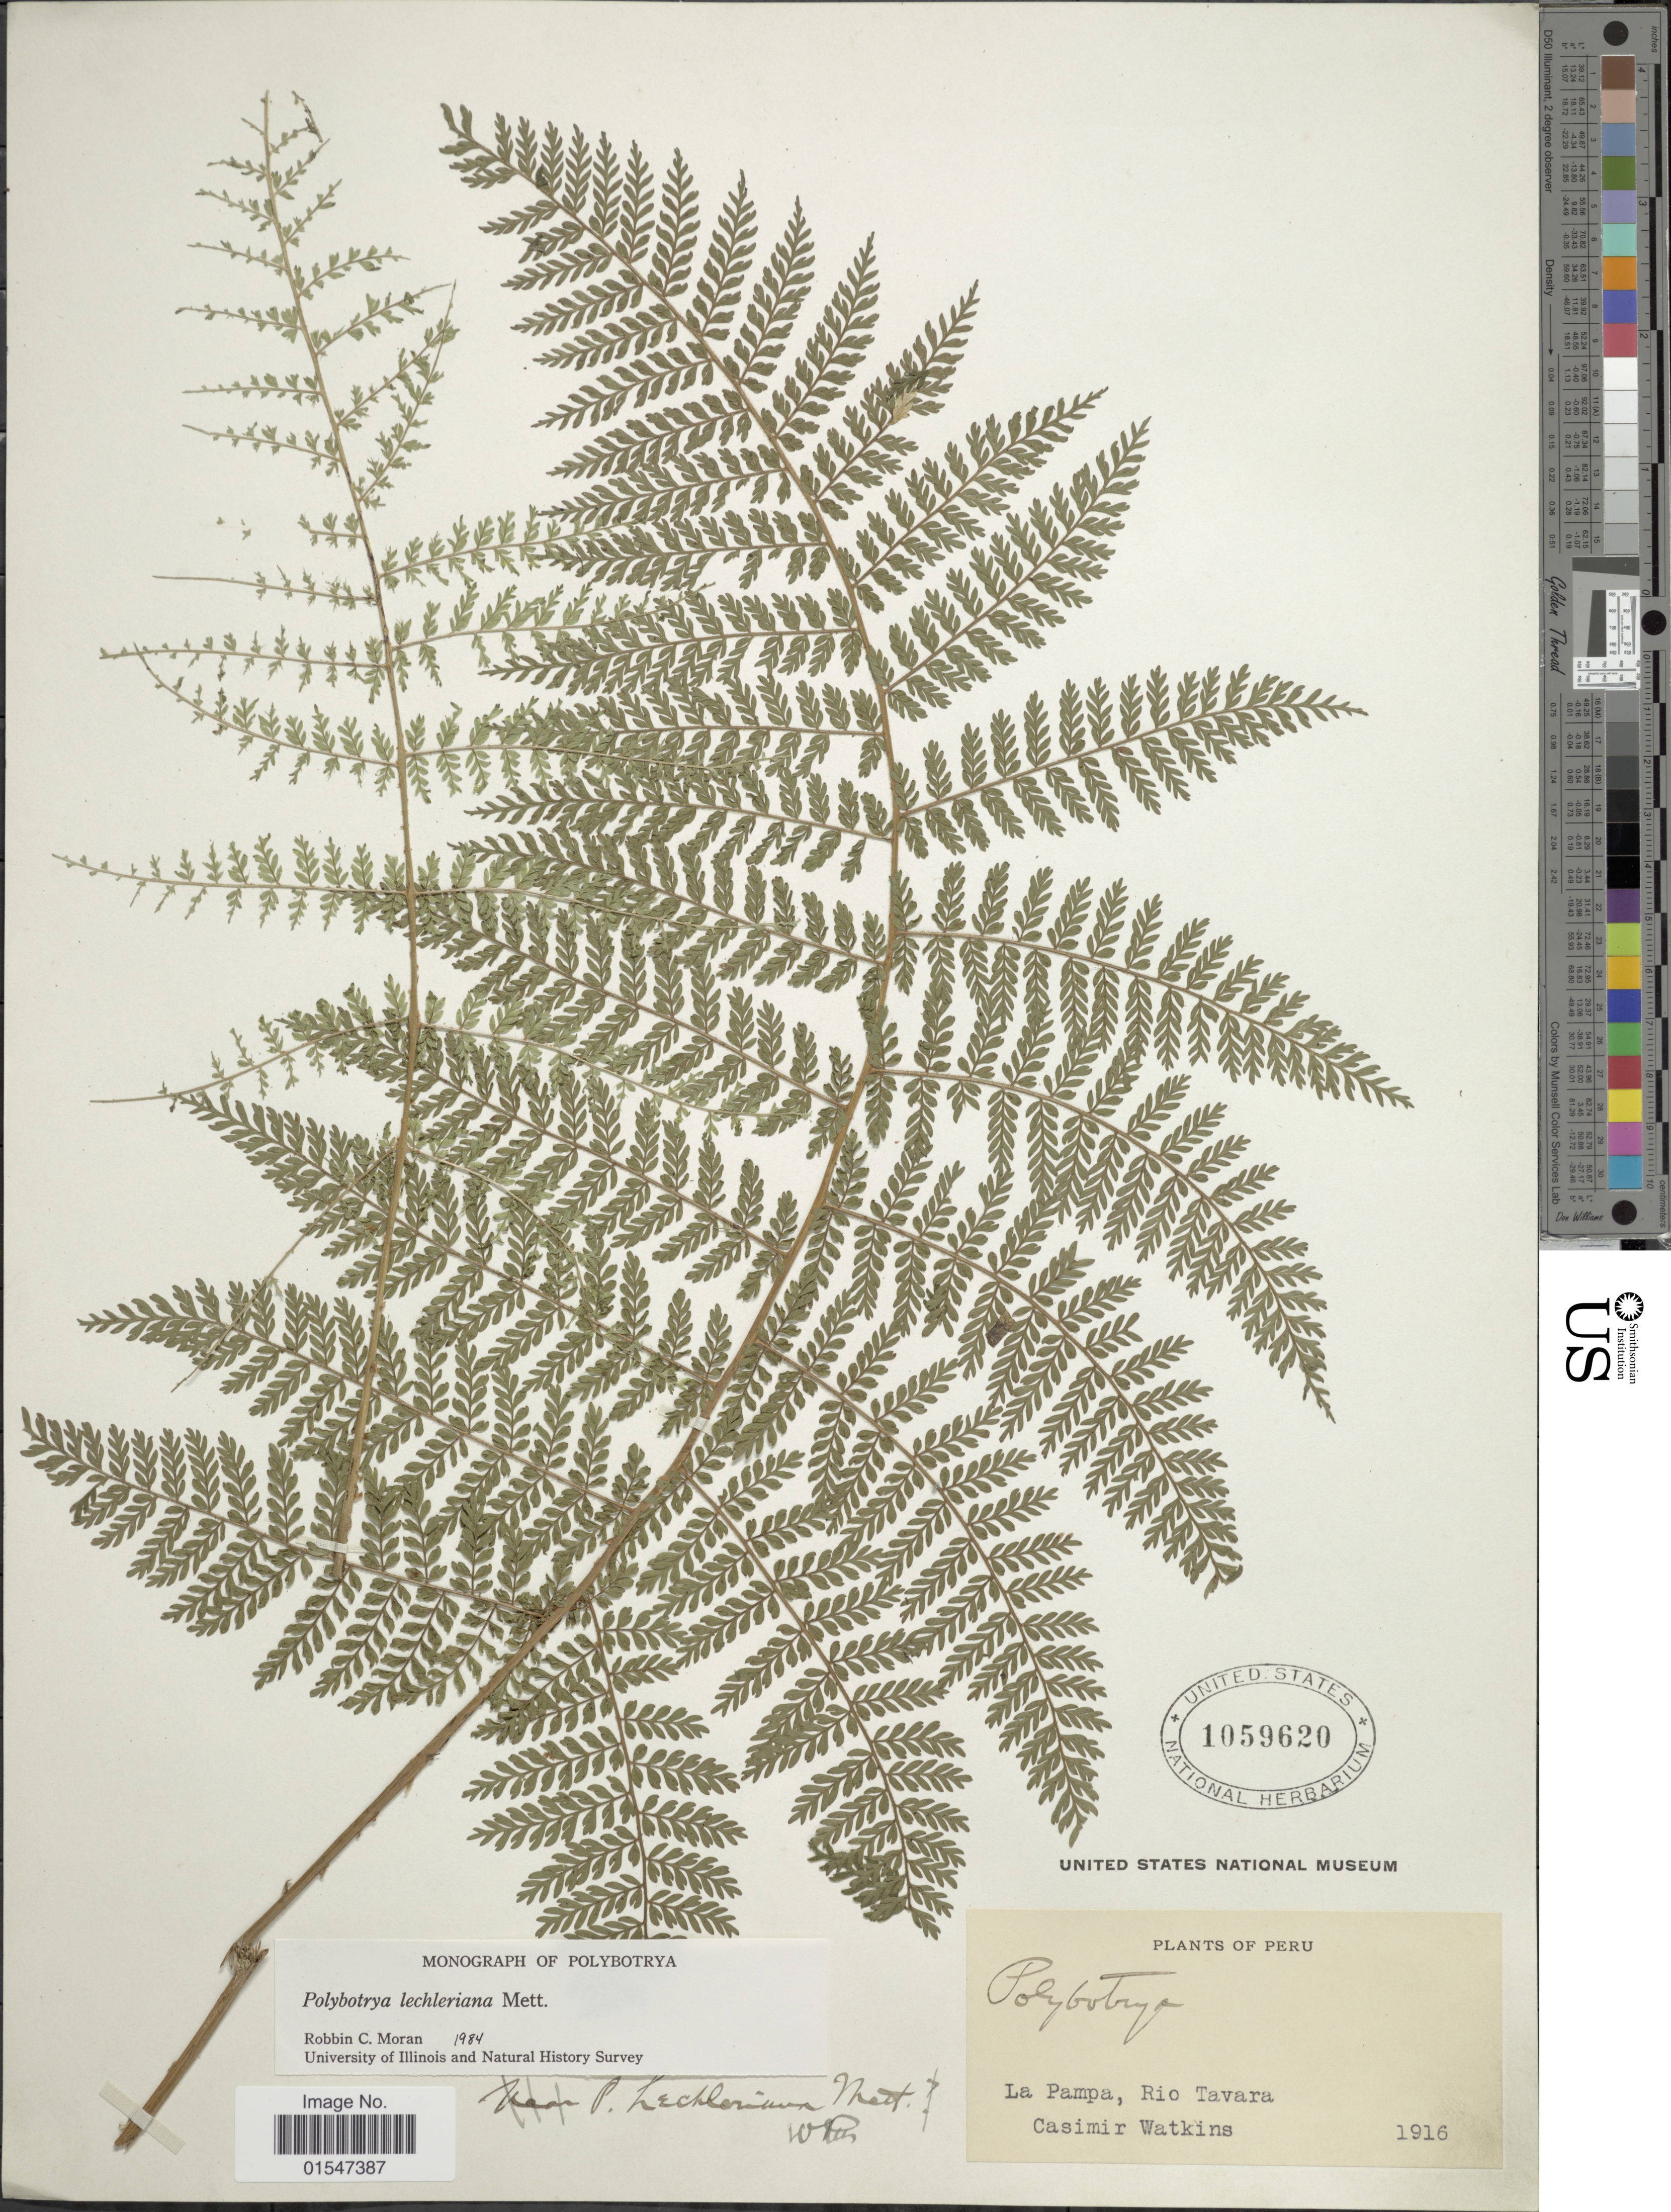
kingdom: Plantae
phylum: Tracheophyta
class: Polypodiopsida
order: Polypodiales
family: Dryopteridaceae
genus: Polybotrya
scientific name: Polybotrya lechleriana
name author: Mett.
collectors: C. Watkins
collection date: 1916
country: Peru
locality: La Pampa, Rio Tavara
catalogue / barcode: US 1059620